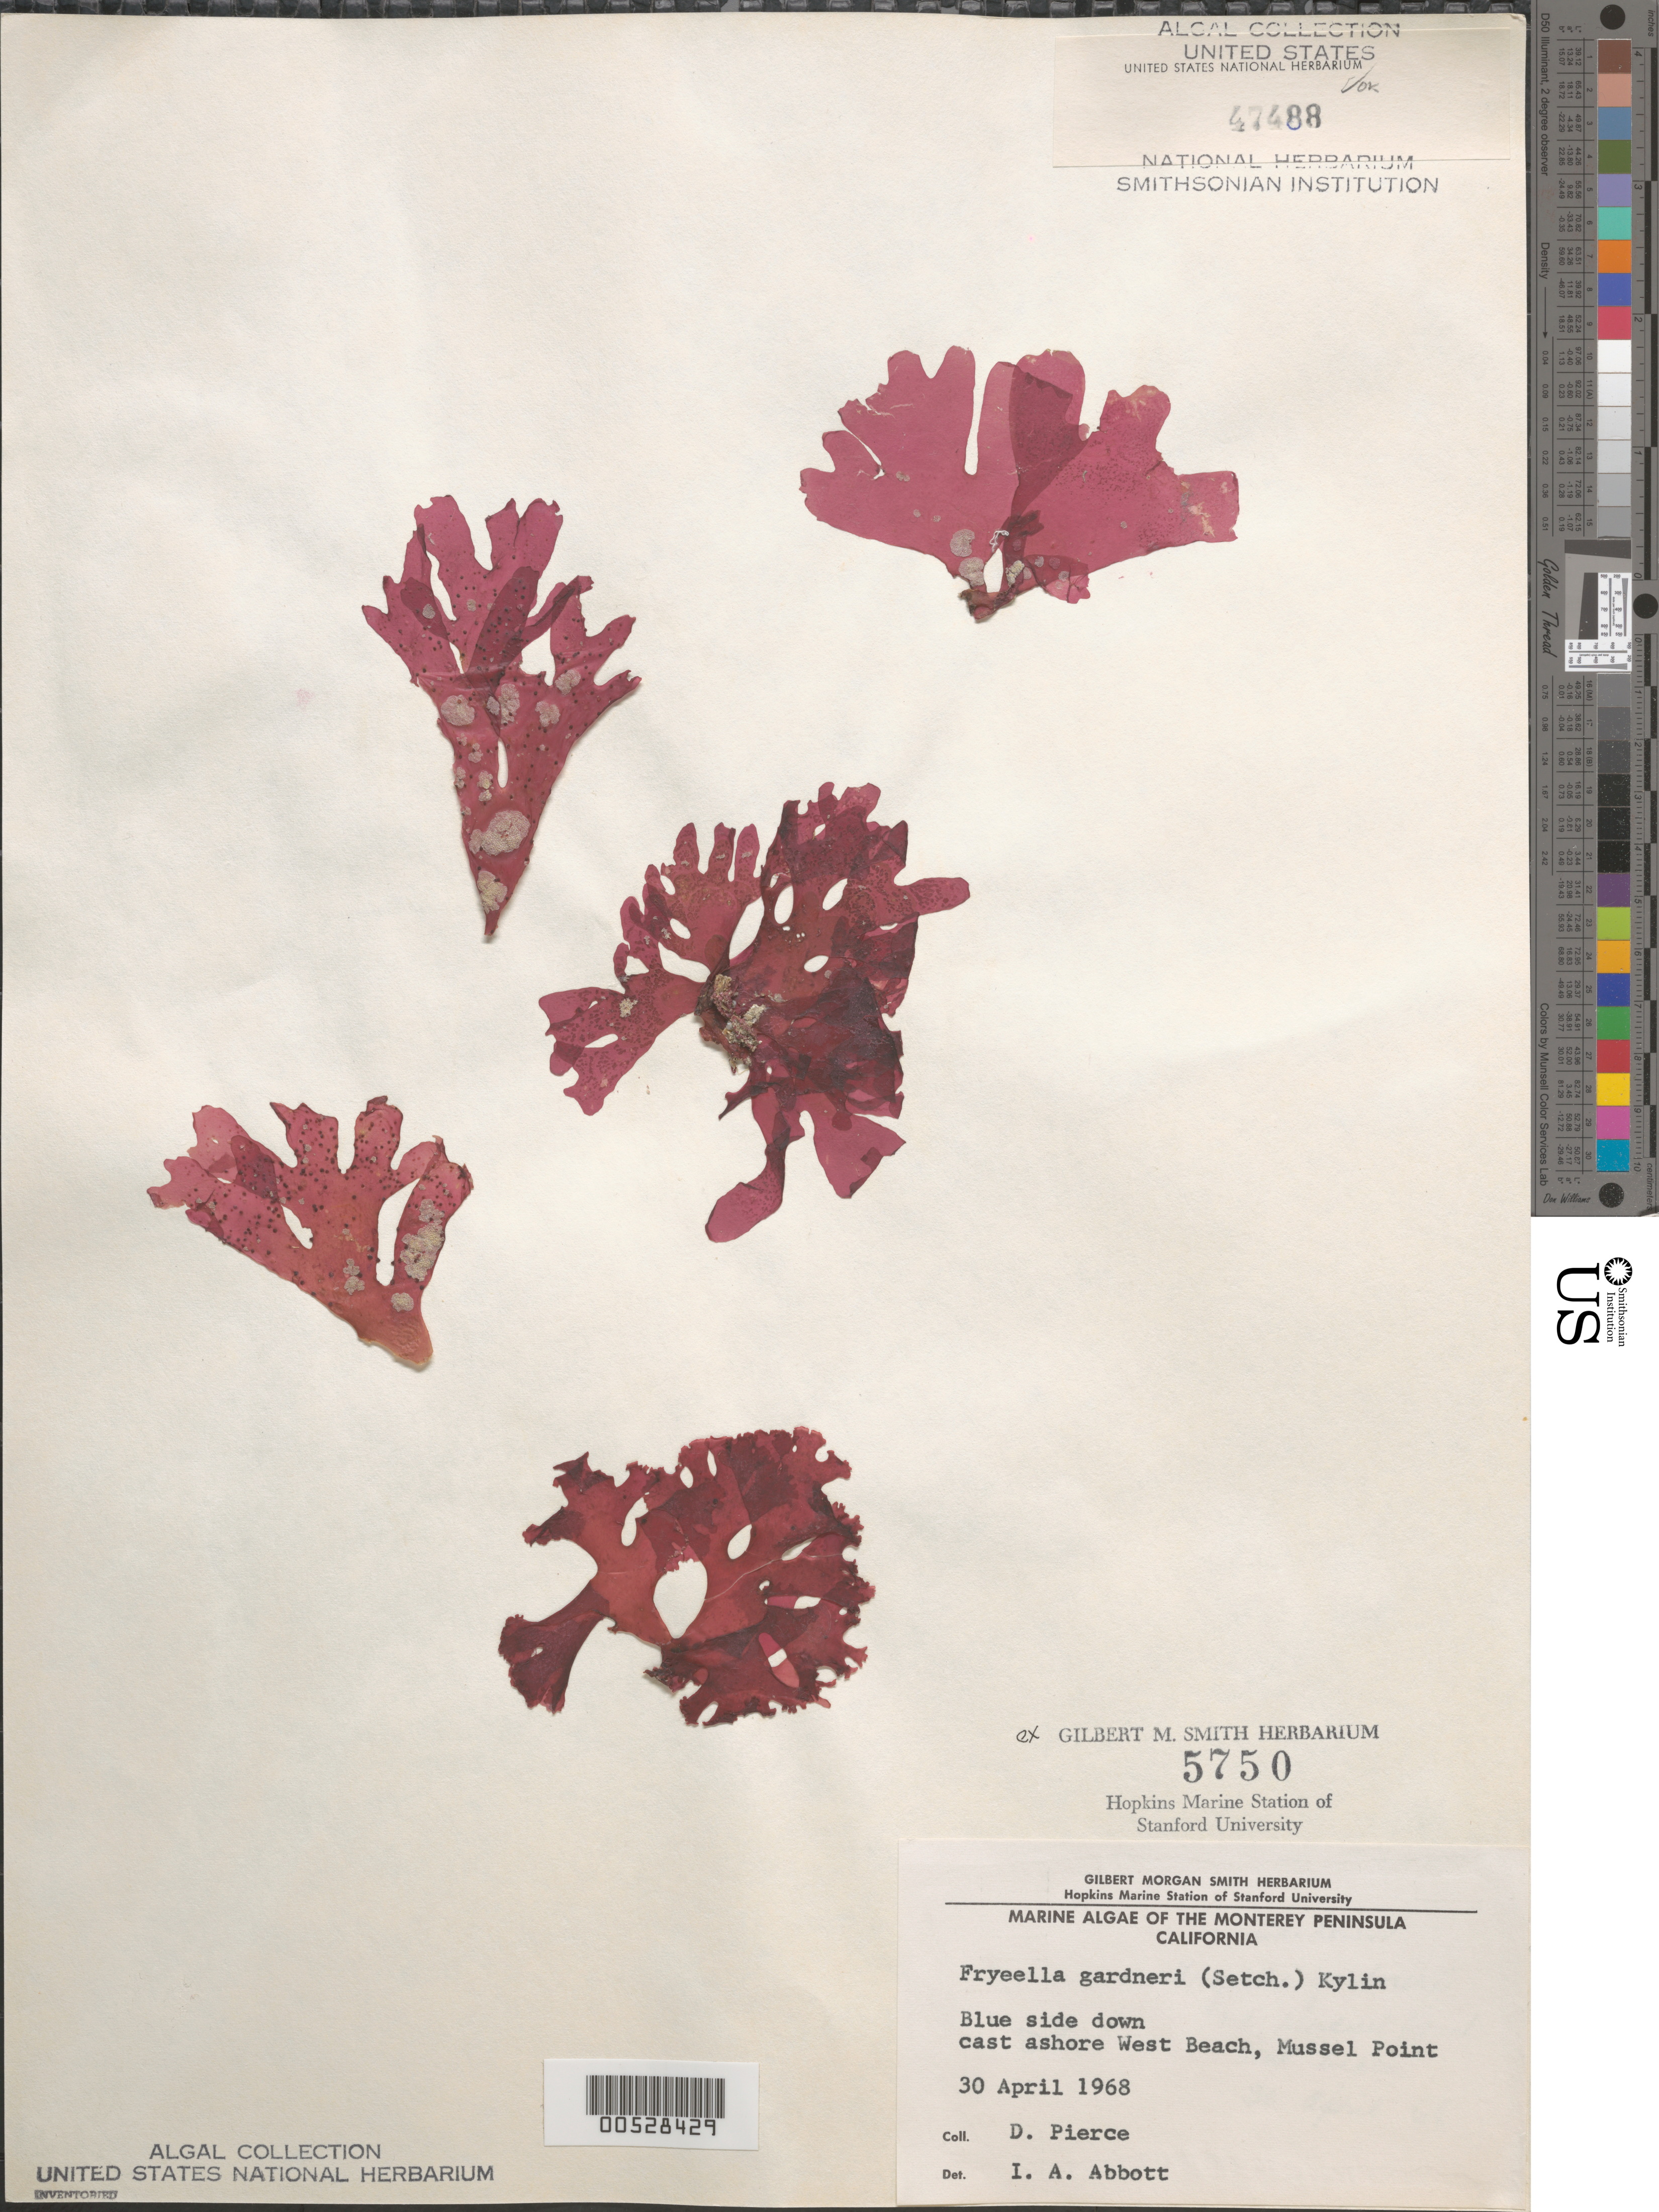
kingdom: Plantae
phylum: Rhodophyta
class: Florideophyceae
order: Rhodymeniales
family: Fryeellaceae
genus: Fryeella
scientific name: Fryeella gardneri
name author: (Setch.) Kylin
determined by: Abbott, Isabella A.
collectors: D. Pierce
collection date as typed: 30 Apr 1968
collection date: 1968-04-30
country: United States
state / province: California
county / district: Monterey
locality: West beach, Mussel Point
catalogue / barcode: US 47488